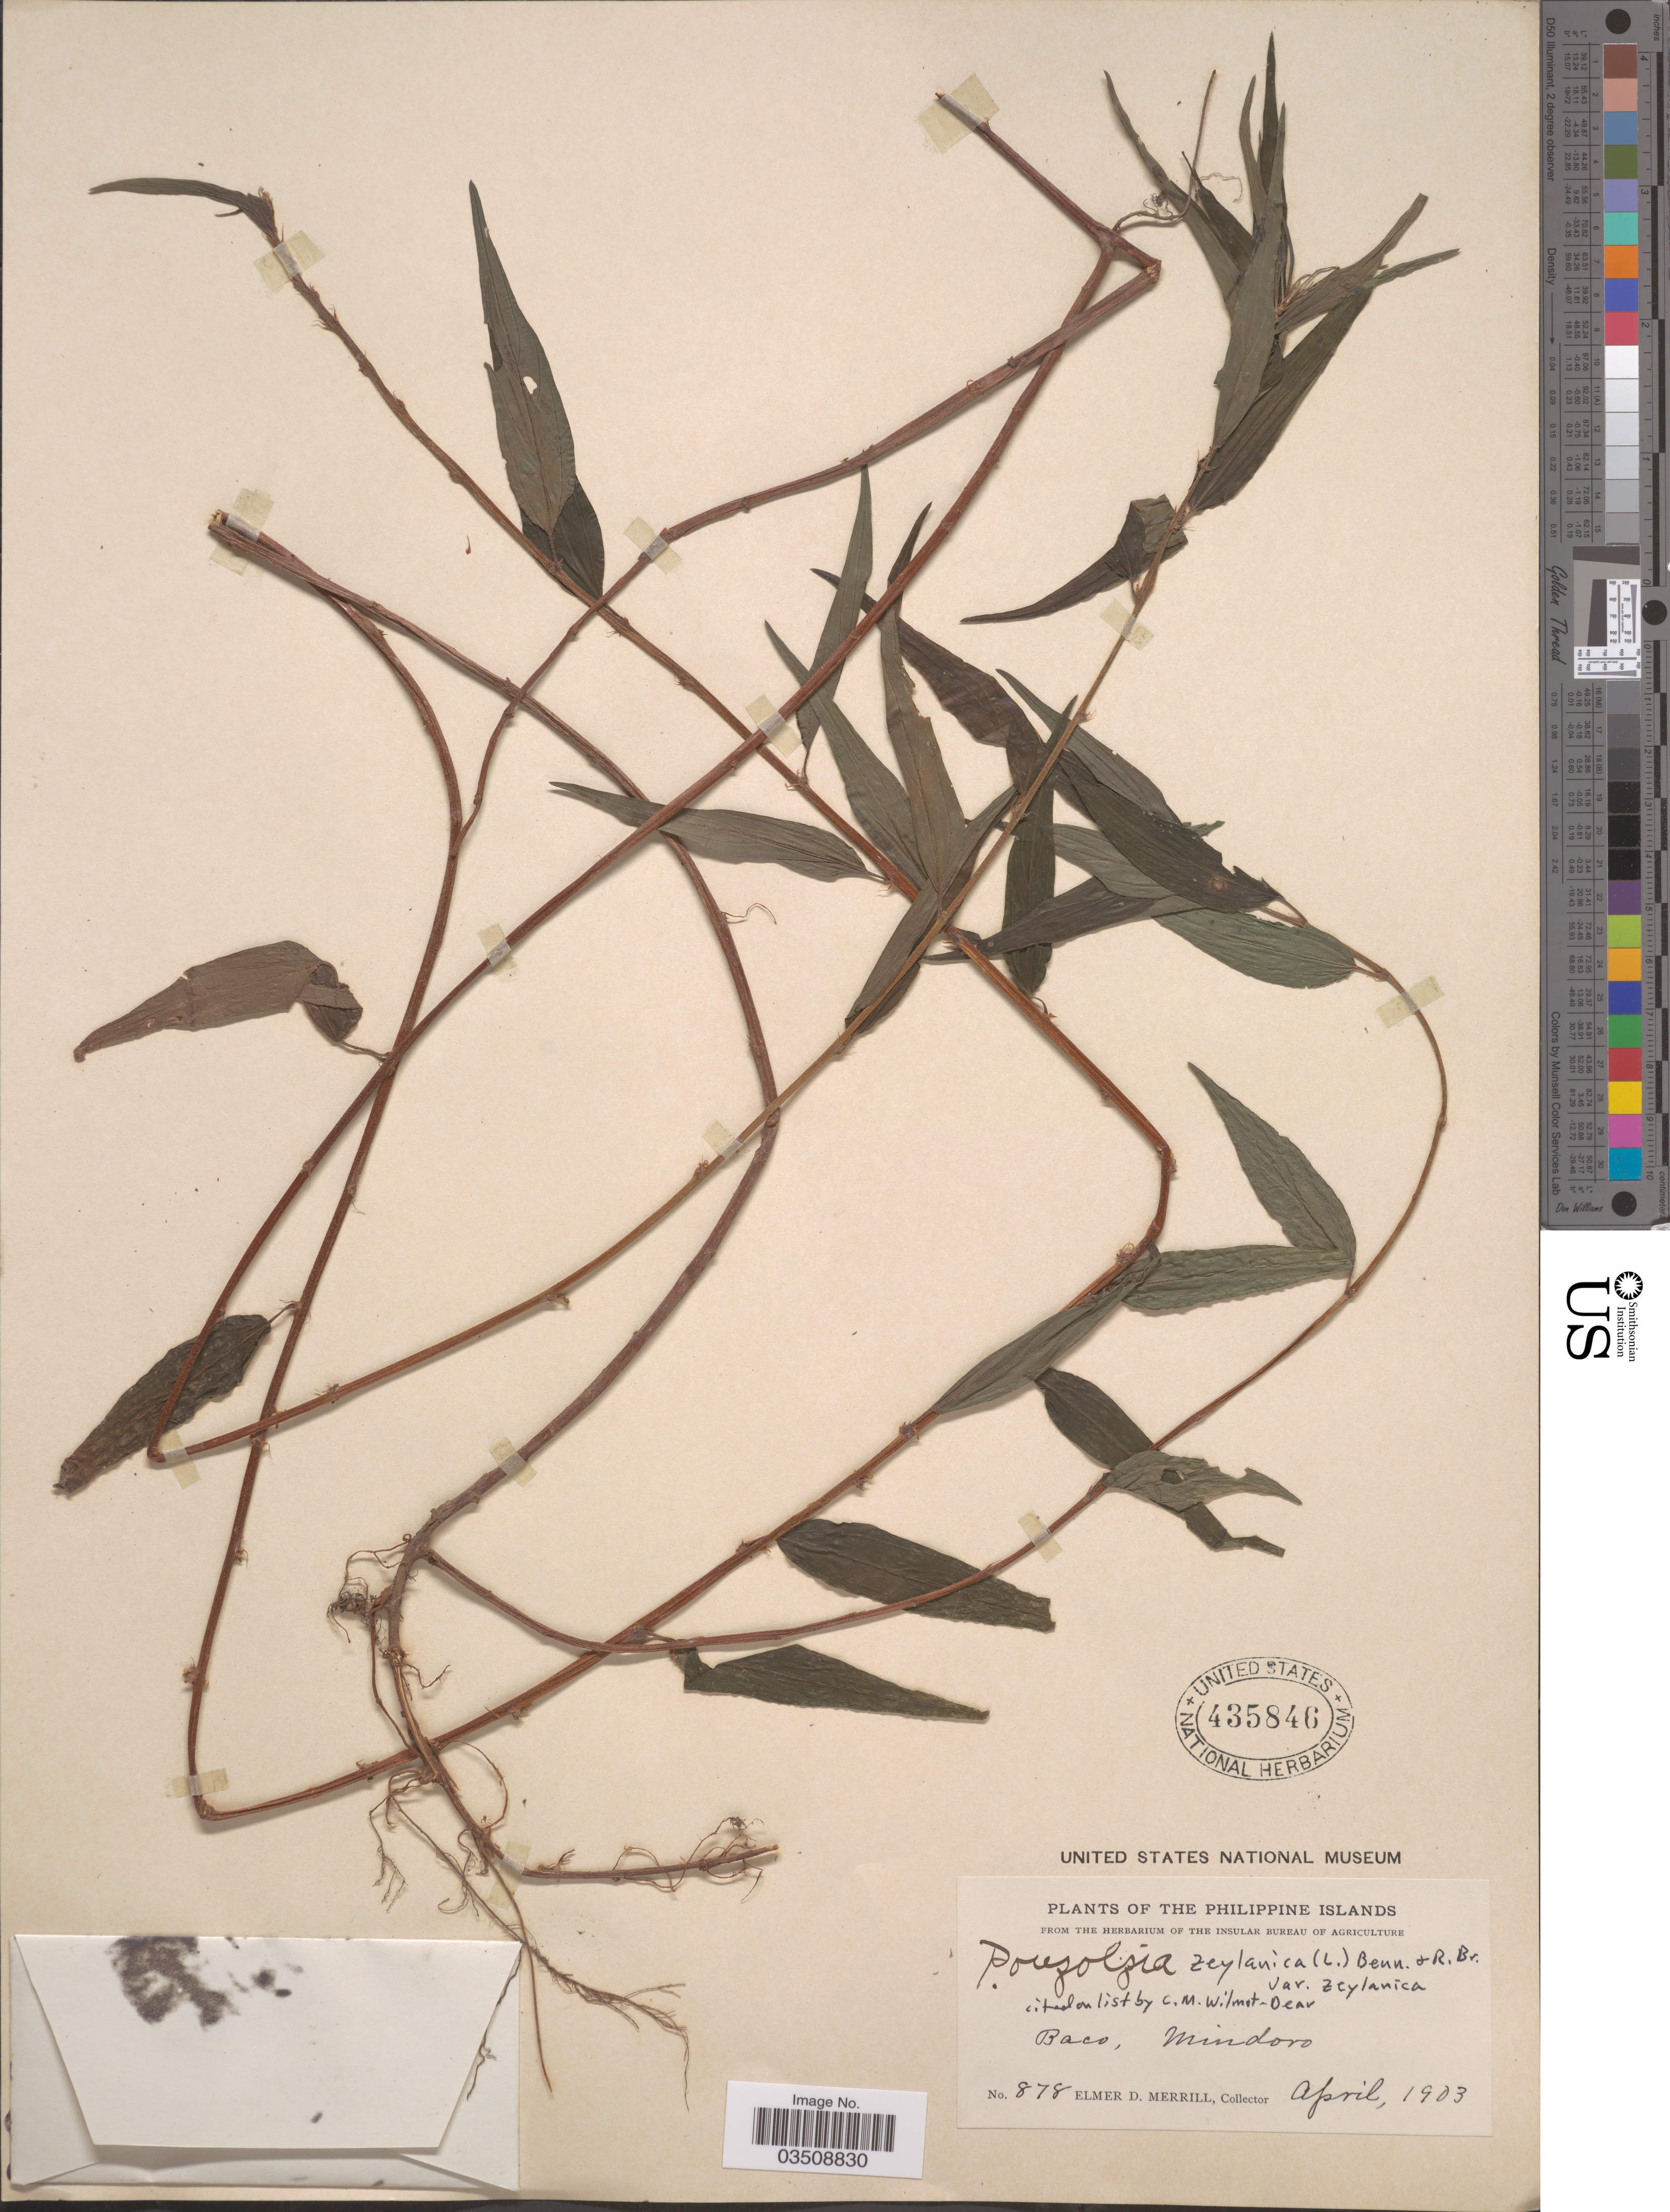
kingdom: Plantae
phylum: Tracheophyta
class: Magnoliopsida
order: Rosales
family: Urticaceae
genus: Pouzolzia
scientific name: Pouzolzia zeylanica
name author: (L.) Benn.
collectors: E. D. Merrill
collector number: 878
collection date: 1903-04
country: Philippines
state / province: Mimaropa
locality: Baco, Mindoro.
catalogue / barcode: US 435846